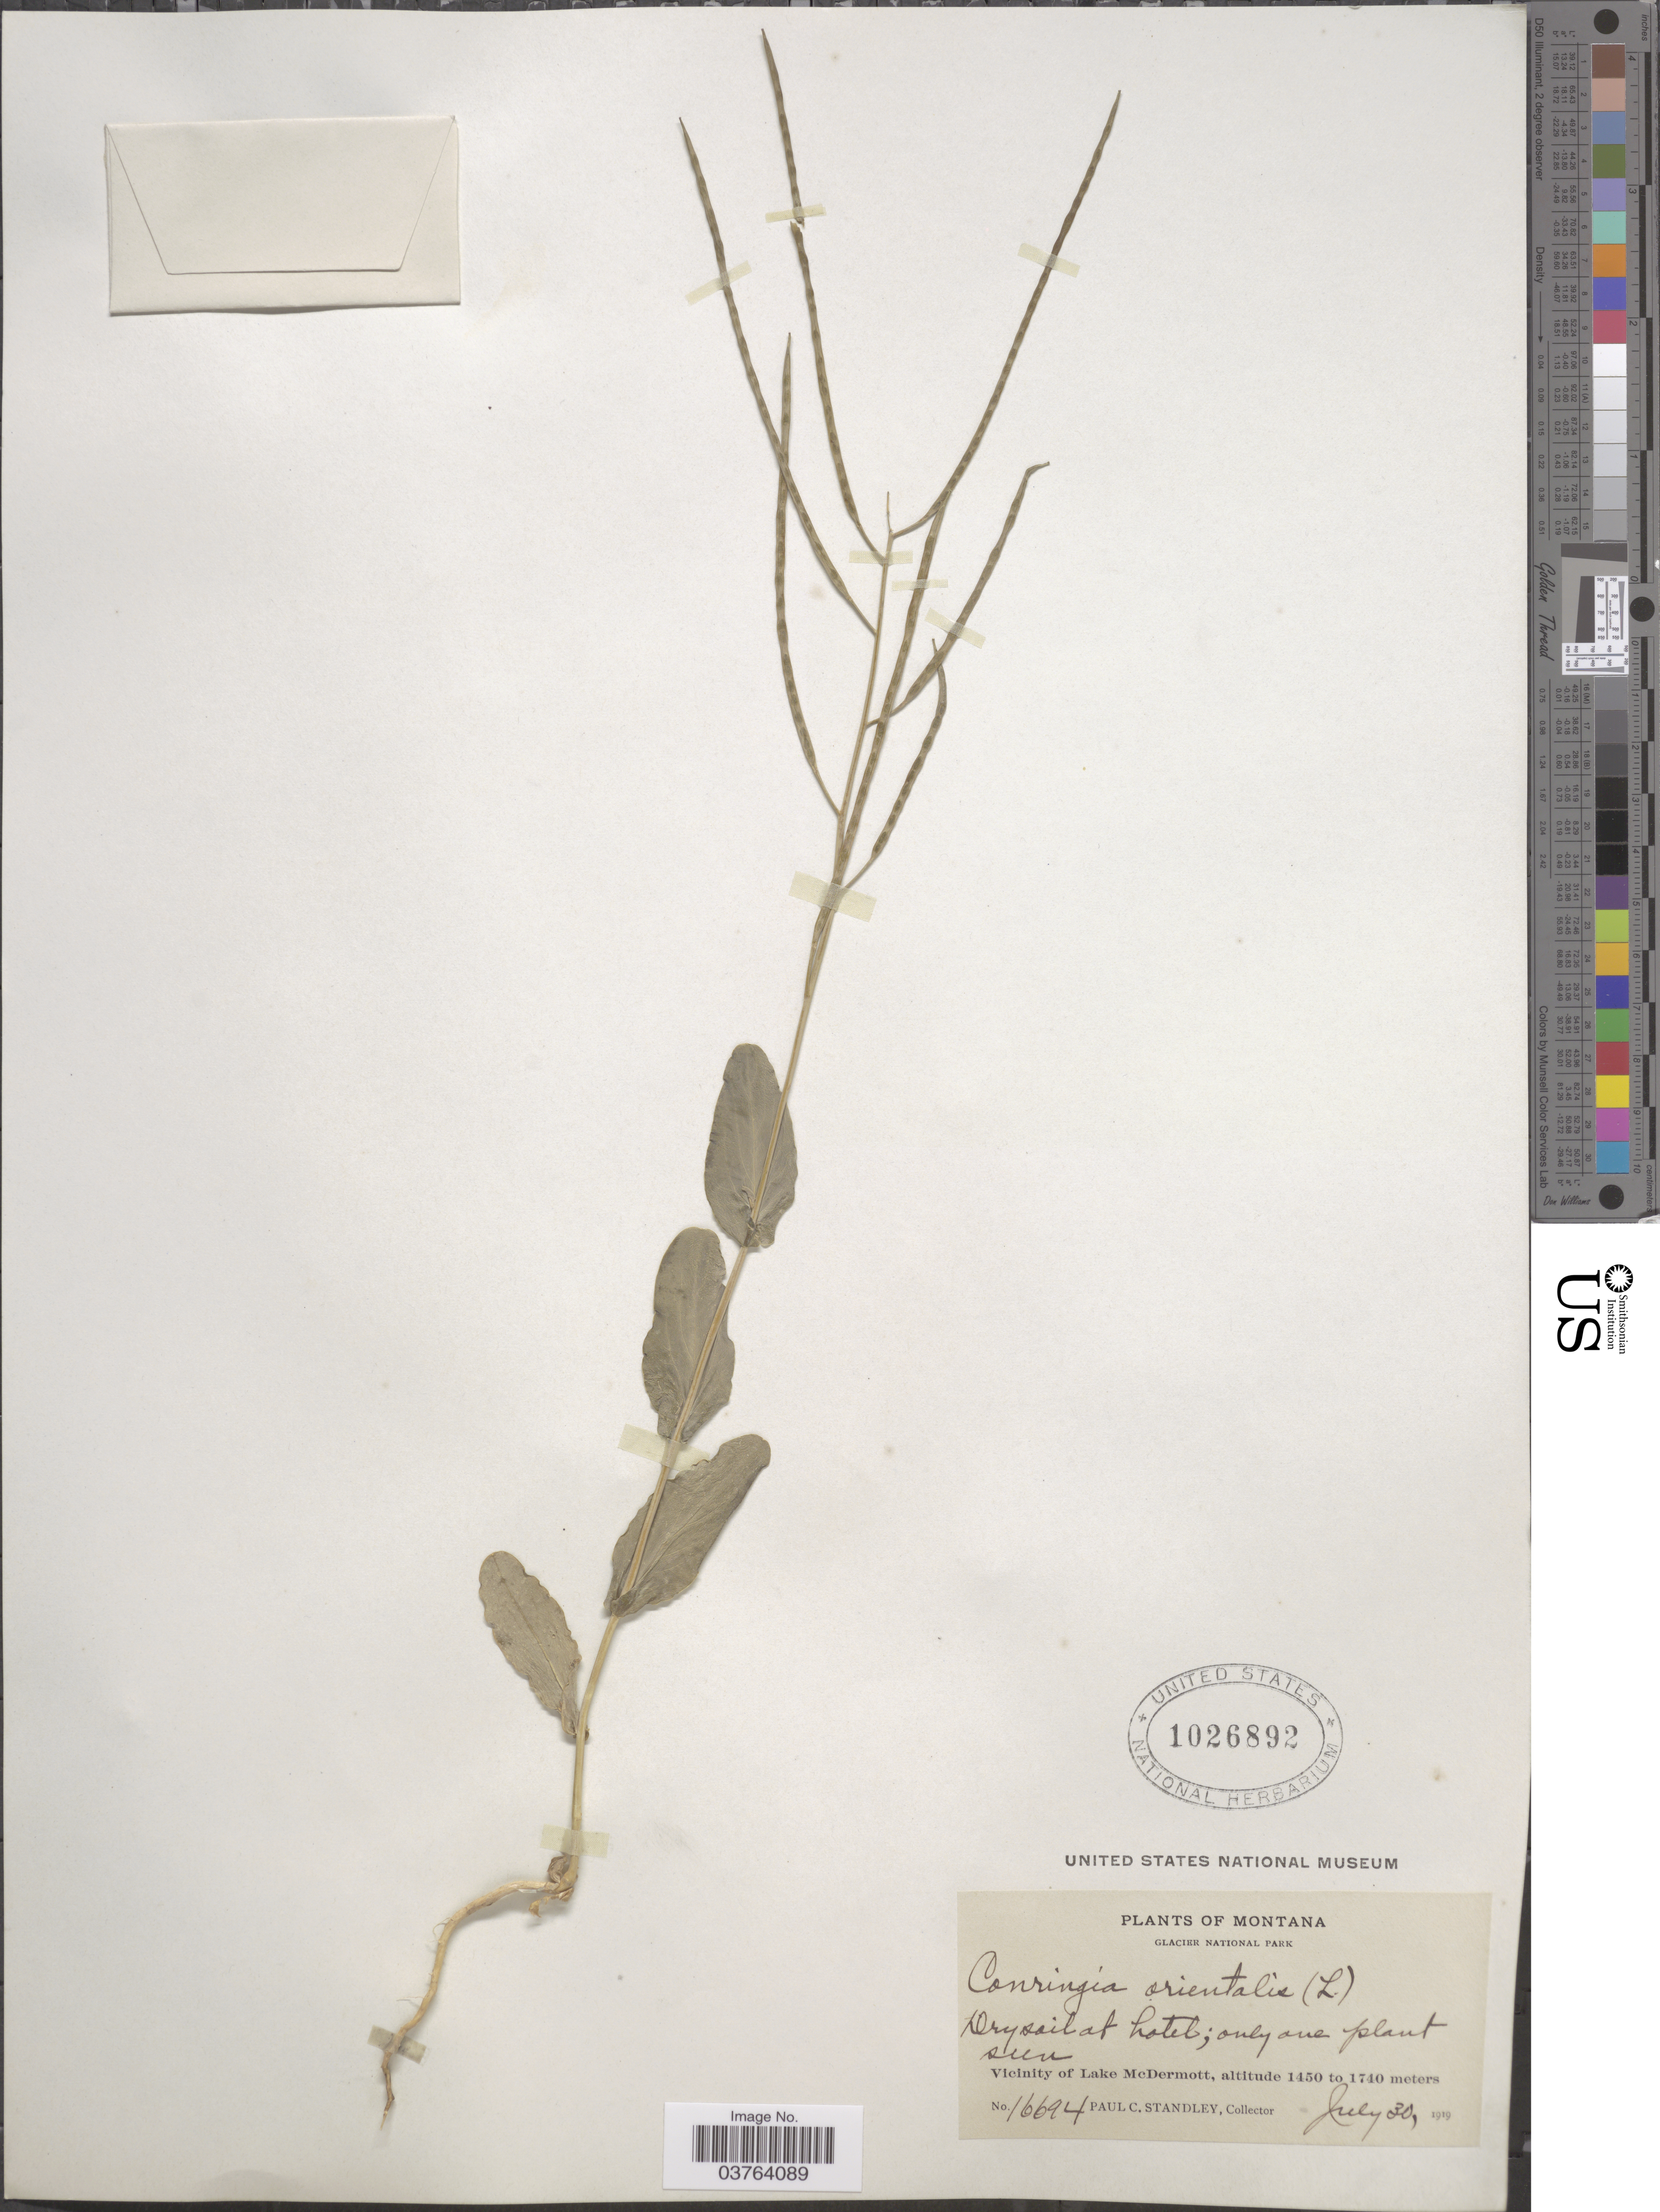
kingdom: Plantae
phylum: Tracheophyta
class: Magnoliopsida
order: Brassicales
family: Brassicaceae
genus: Conringia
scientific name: Conringia orientalis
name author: (L.) C. Presl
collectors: P. C. Standley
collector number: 16694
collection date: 1919-07-30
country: United States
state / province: Montana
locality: Glacier National Park. At hotel. Vicinity of Lake McDermott.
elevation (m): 1450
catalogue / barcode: US 1026892